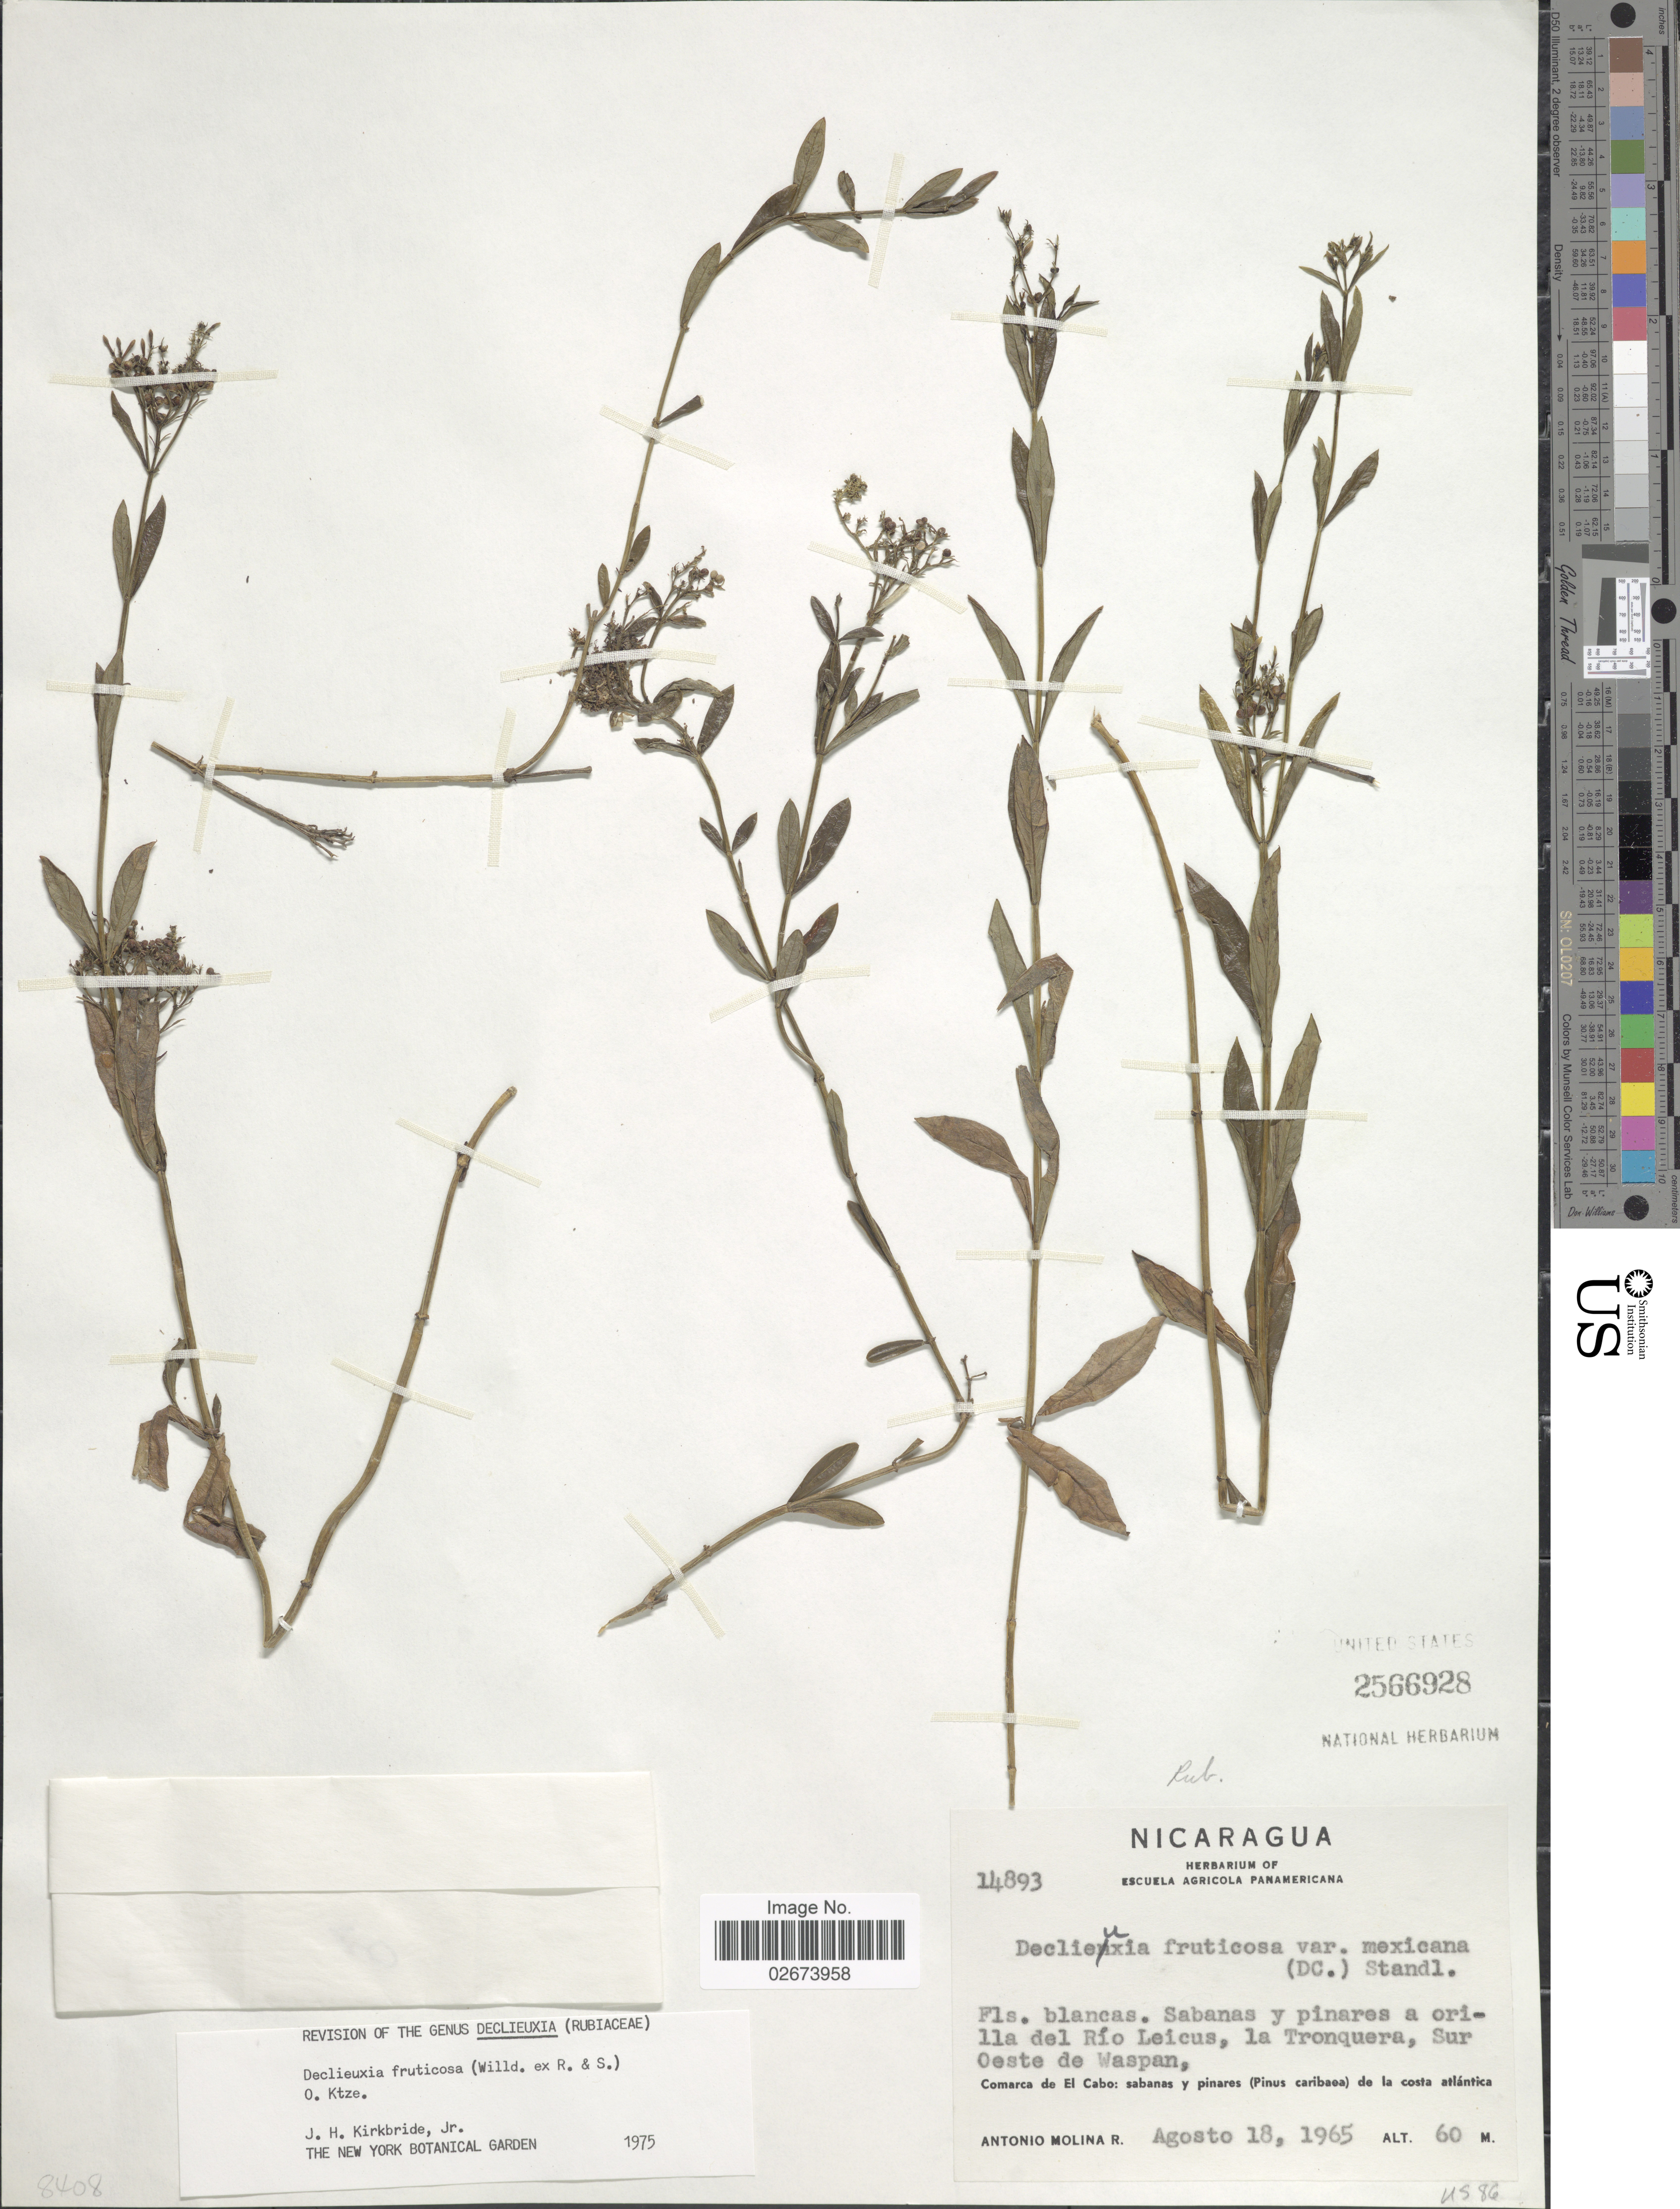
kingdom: Plantae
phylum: Tracheophyta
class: Magnoliopsida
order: Gentianales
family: Rubiaceae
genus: Declieuxia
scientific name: Declieuxia fruticosa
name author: (Willd. ex Roem. & Schult.) Kuntze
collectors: A. Molina R.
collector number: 14893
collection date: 1965-08-18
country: Nicaragua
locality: Sabanas y pinares a orilla del Río Leicus, la Tronquera, Sur Oeste de Waspan. Comarca de El Cabo: sabanas y pinares (Pinus caribaea) de la costa atlántica.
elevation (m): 60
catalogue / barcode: US 2566928